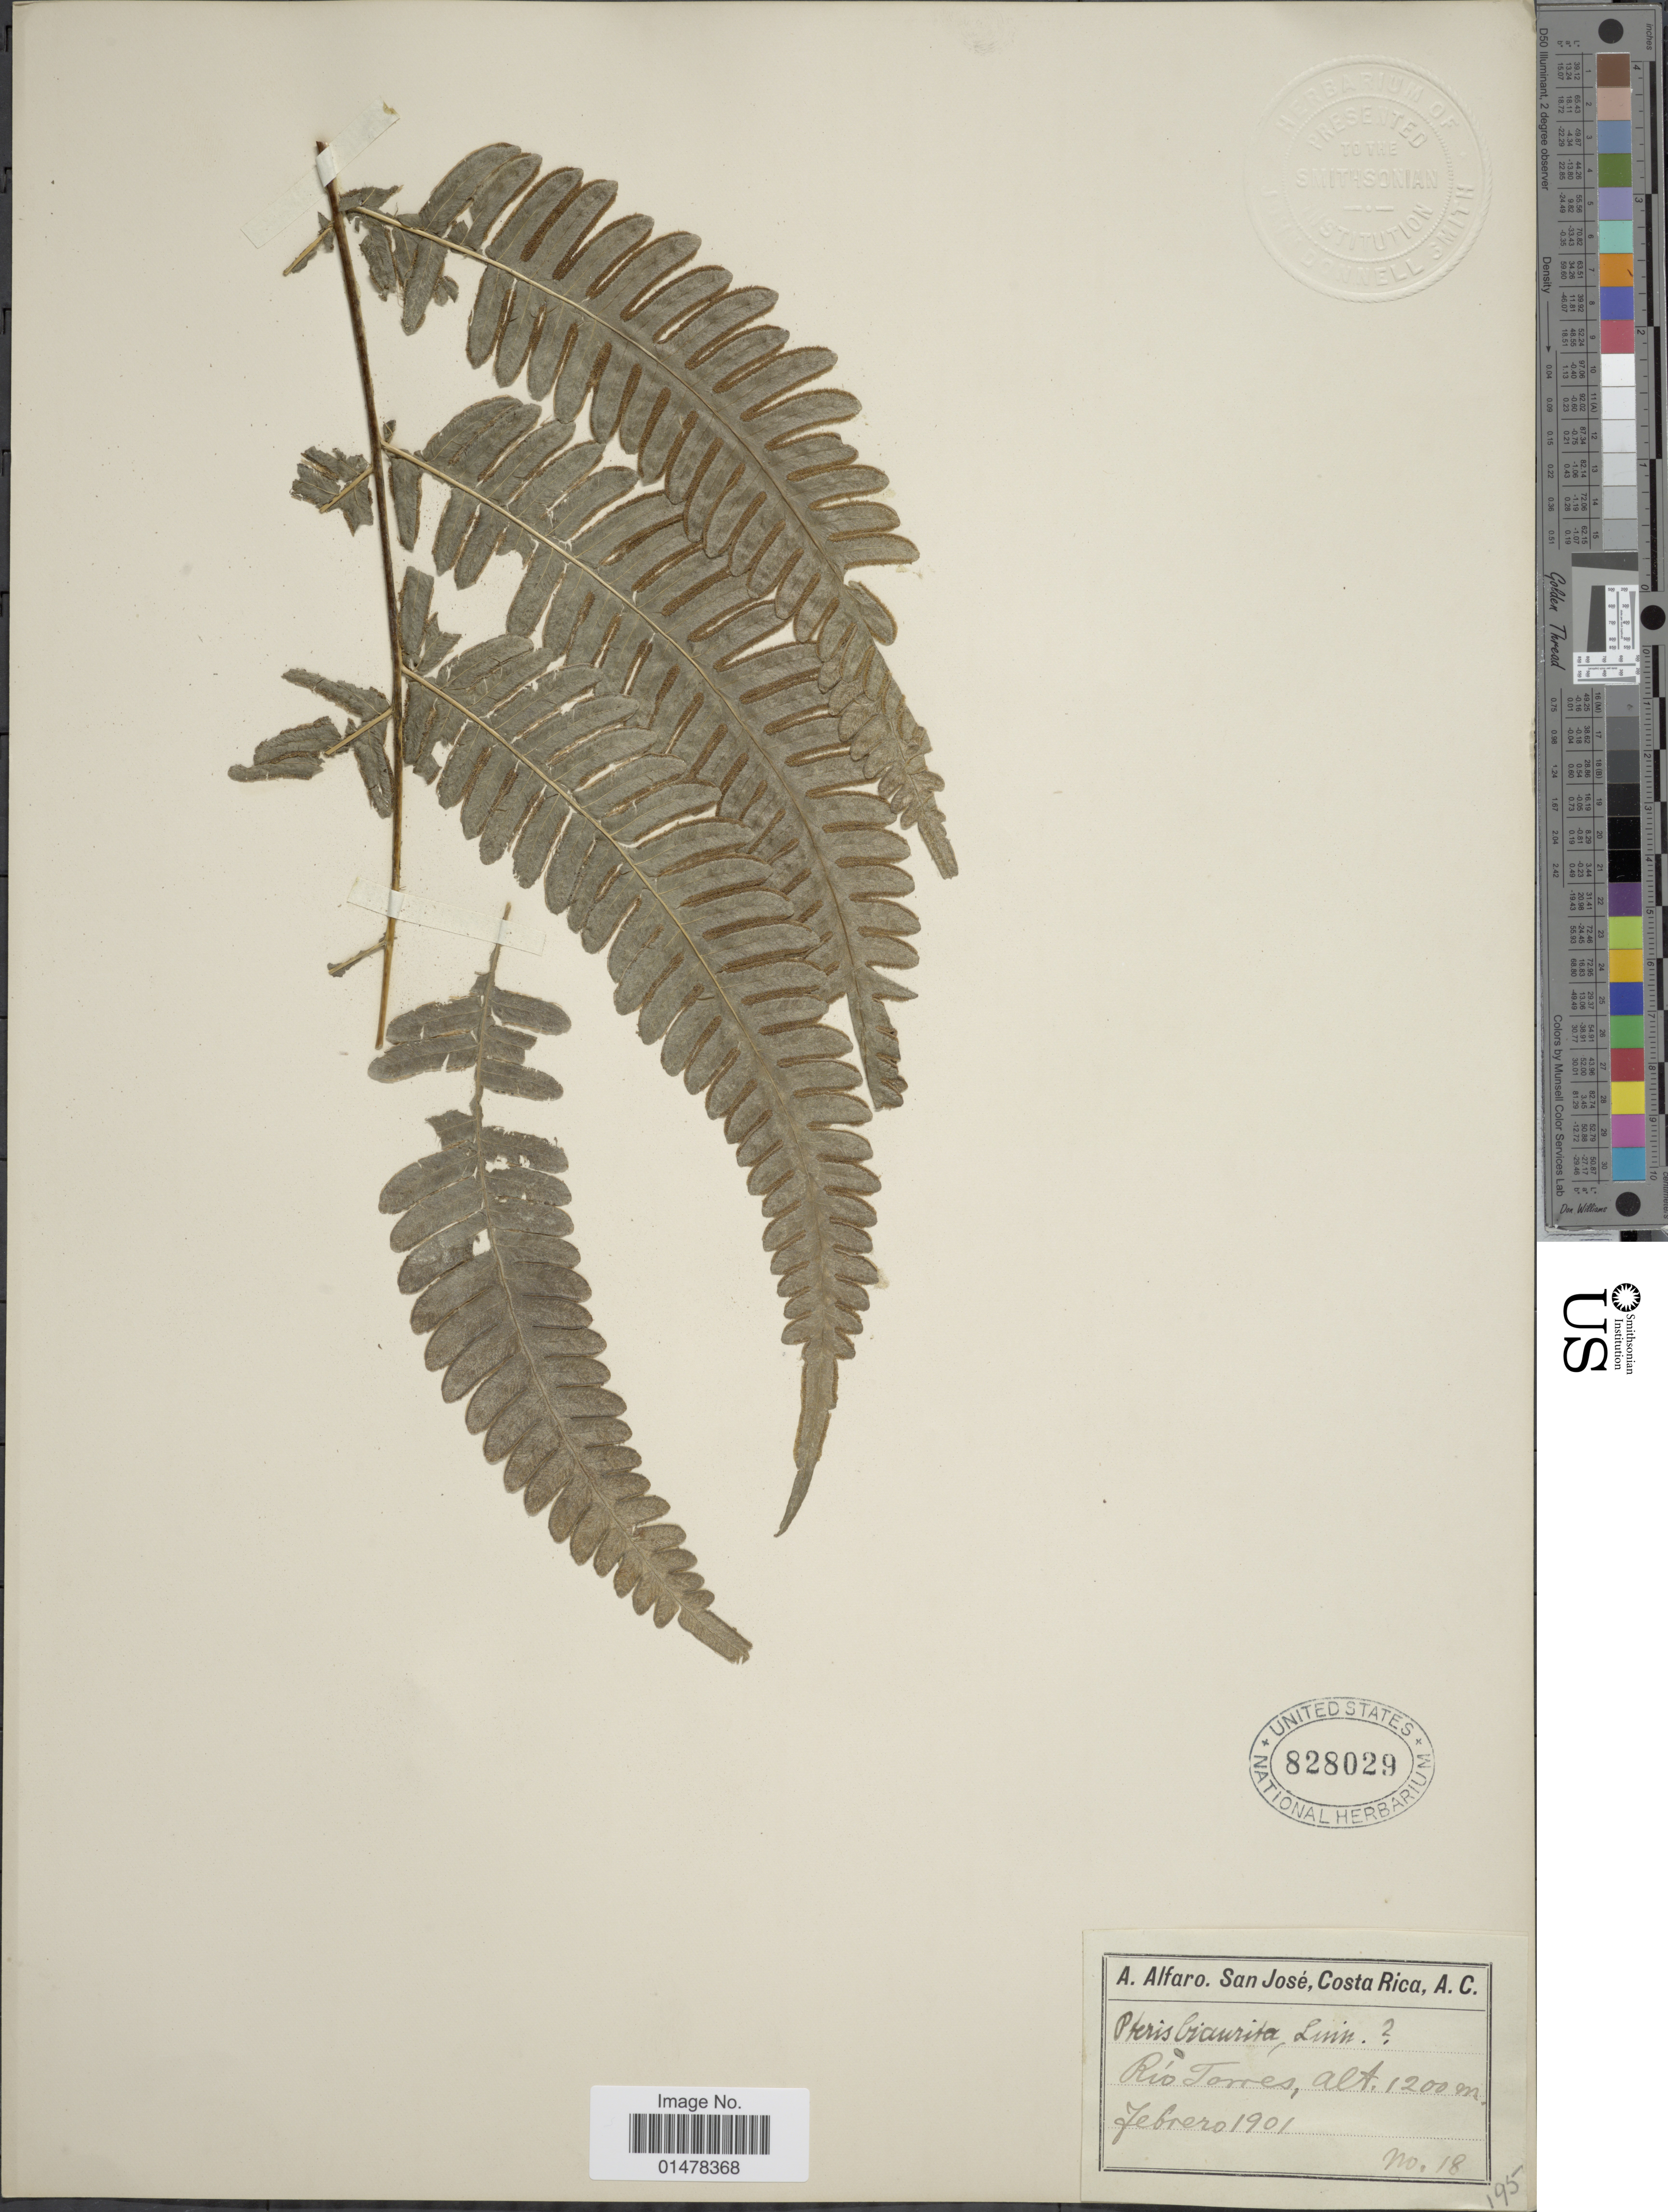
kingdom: Plantae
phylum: Tracheophyta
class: Polypodiopsida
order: Polypodiales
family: Pteridaceae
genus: Pteris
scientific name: Pteris quadriaurita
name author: Retz.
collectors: A. Alfaro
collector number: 18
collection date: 1901-02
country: Costa Rica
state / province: San José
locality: San José, Costa Rica, A.C. RioTorres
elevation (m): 1200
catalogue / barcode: US 828029